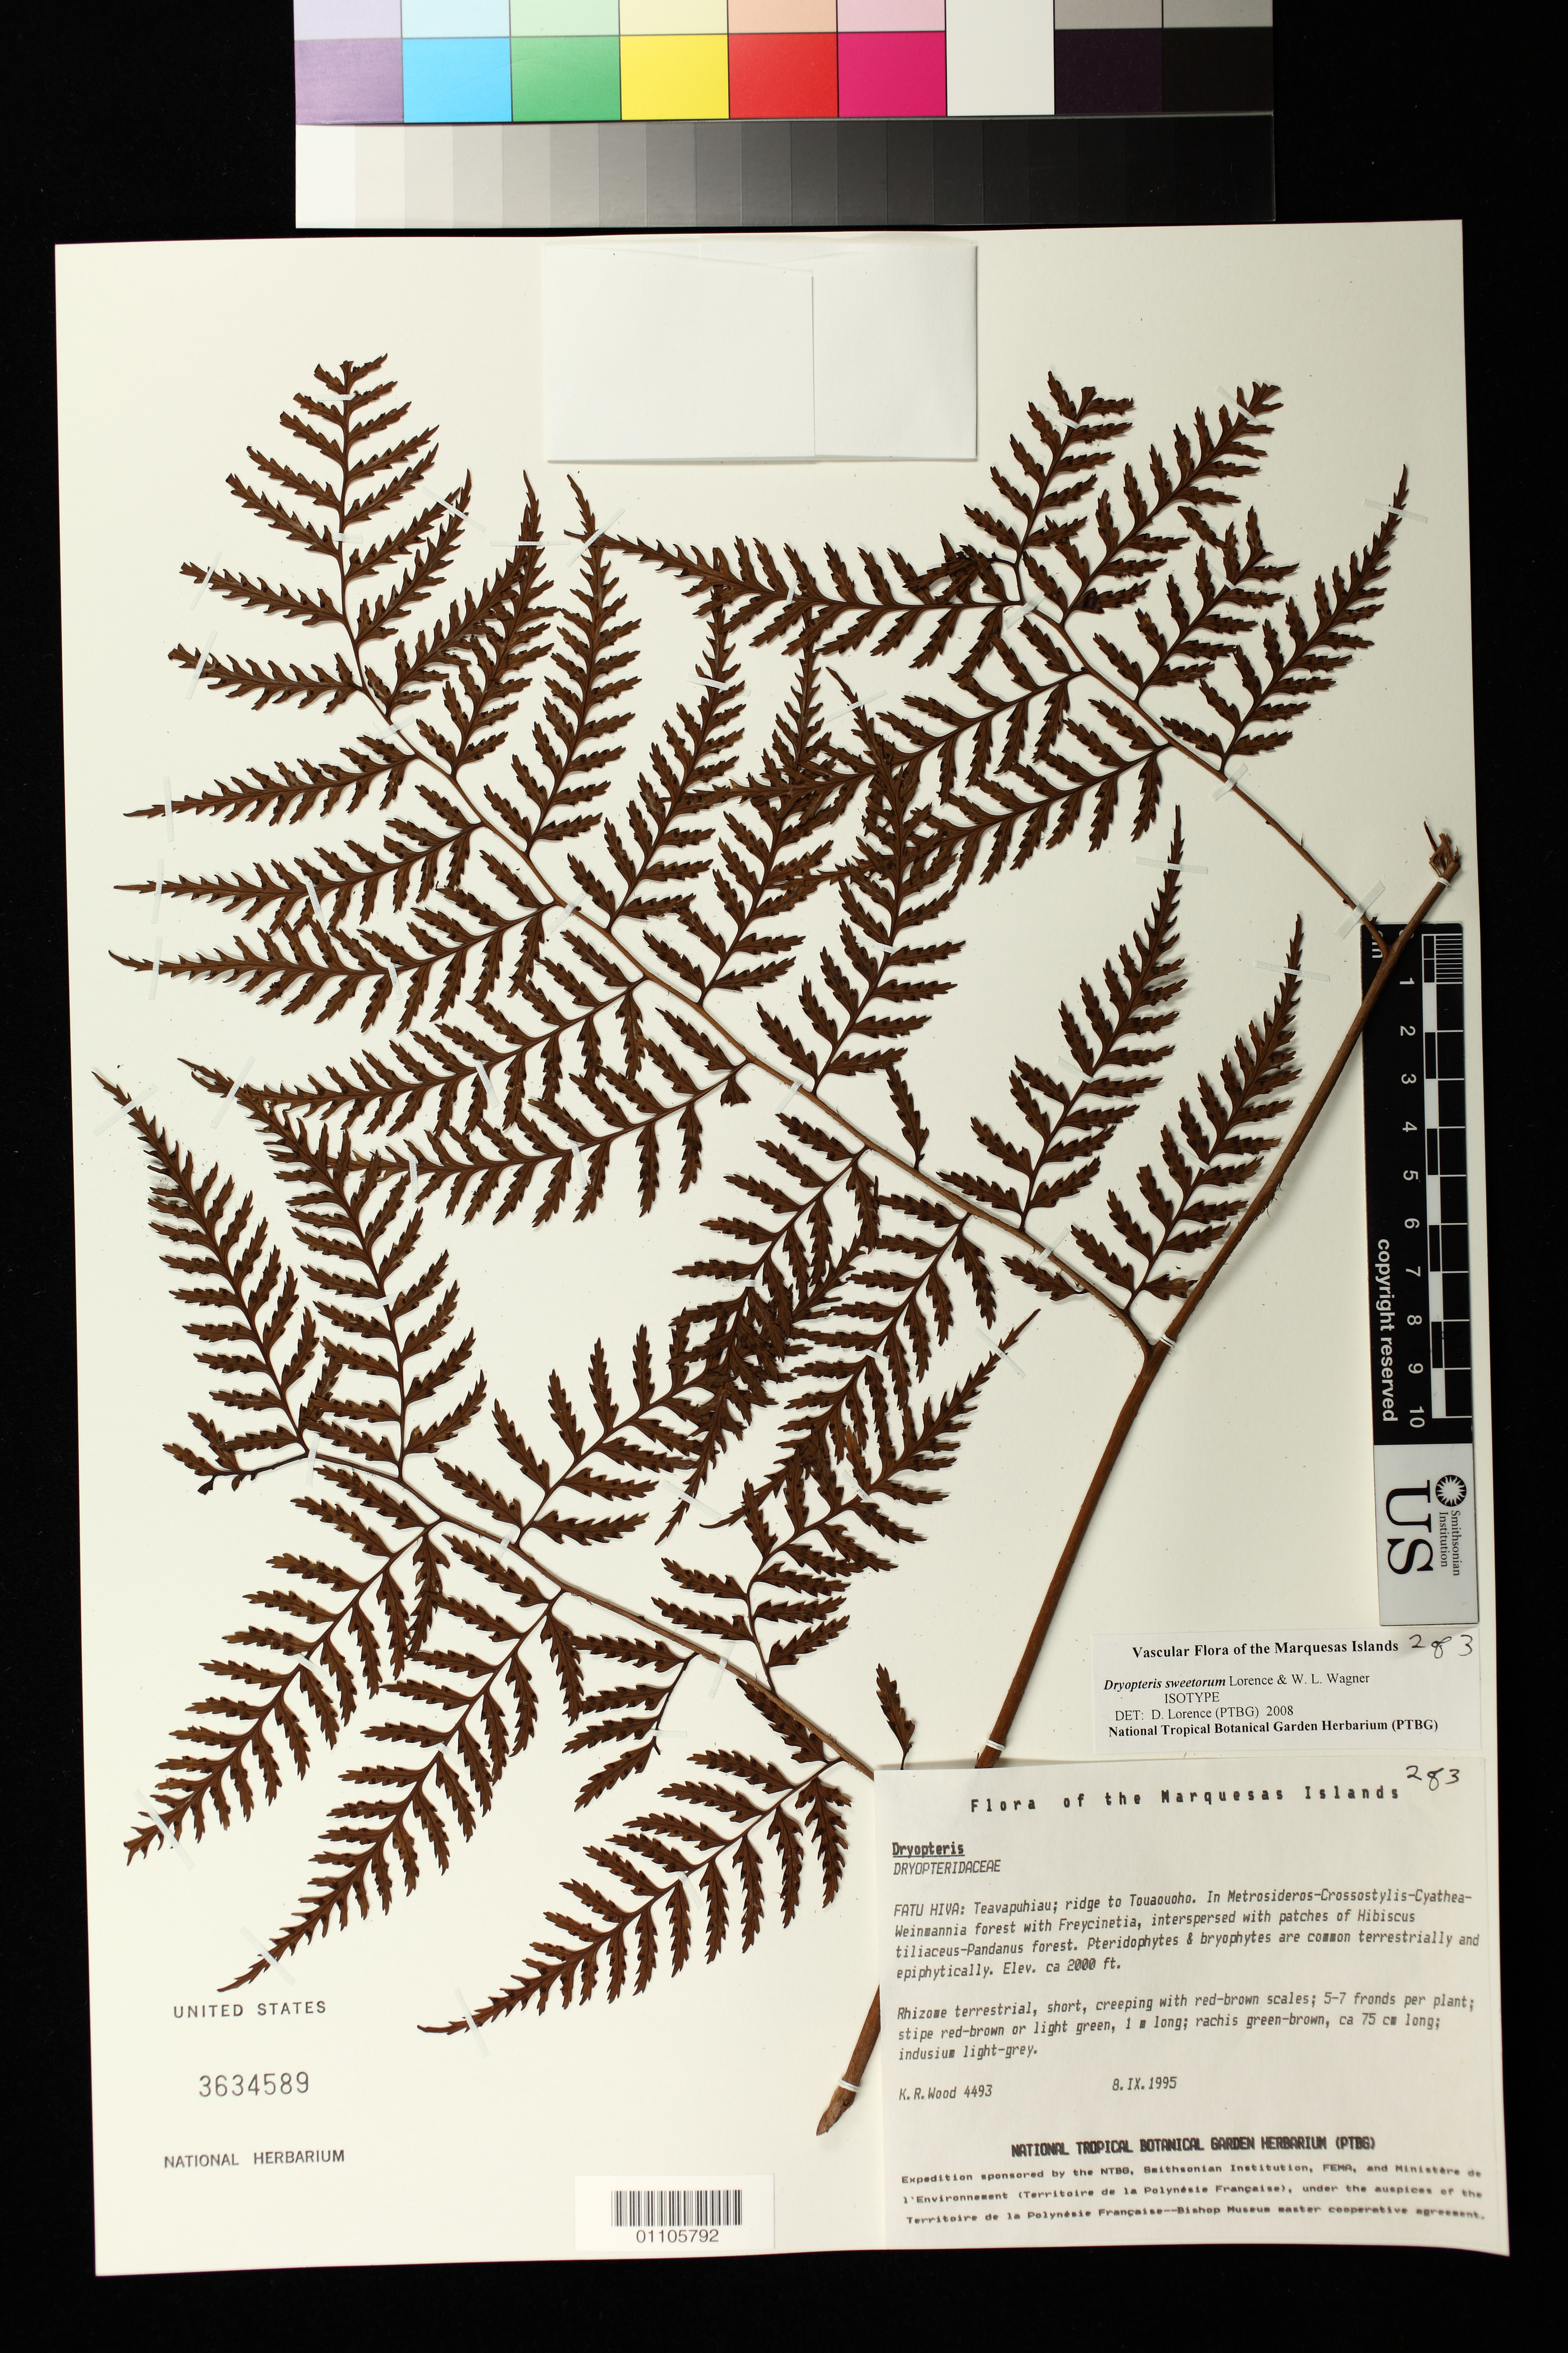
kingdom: Plantae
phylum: Tracheophyta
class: Polypodiopsida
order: Polypodiales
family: Dryopteridaceae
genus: Dryopteris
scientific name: Dryopteris sweetiorum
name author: Lorence & W.L. Wagner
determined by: Lorence, David H., (PTBG), National Tropical Botanical Garden (UNITED STATES)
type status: Isotype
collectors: K. R. Wood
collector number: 4493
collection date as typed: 8 September 1995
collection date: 1995-09-08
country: French Polynesia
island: Fatu Hiva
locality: Fatu Hiva: Teavapuhiau, ridge to Touaouoho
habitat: Metrosideros-Crossostylis-Cyathea-Weinmannia forest with Freycinetia, interspersed with patches of Hibiscus tiliaceus-Pandanus forest. Pteridophytes & bryophytes are common terrestrially and epiphytically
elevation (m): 610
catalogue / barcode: US 3634589